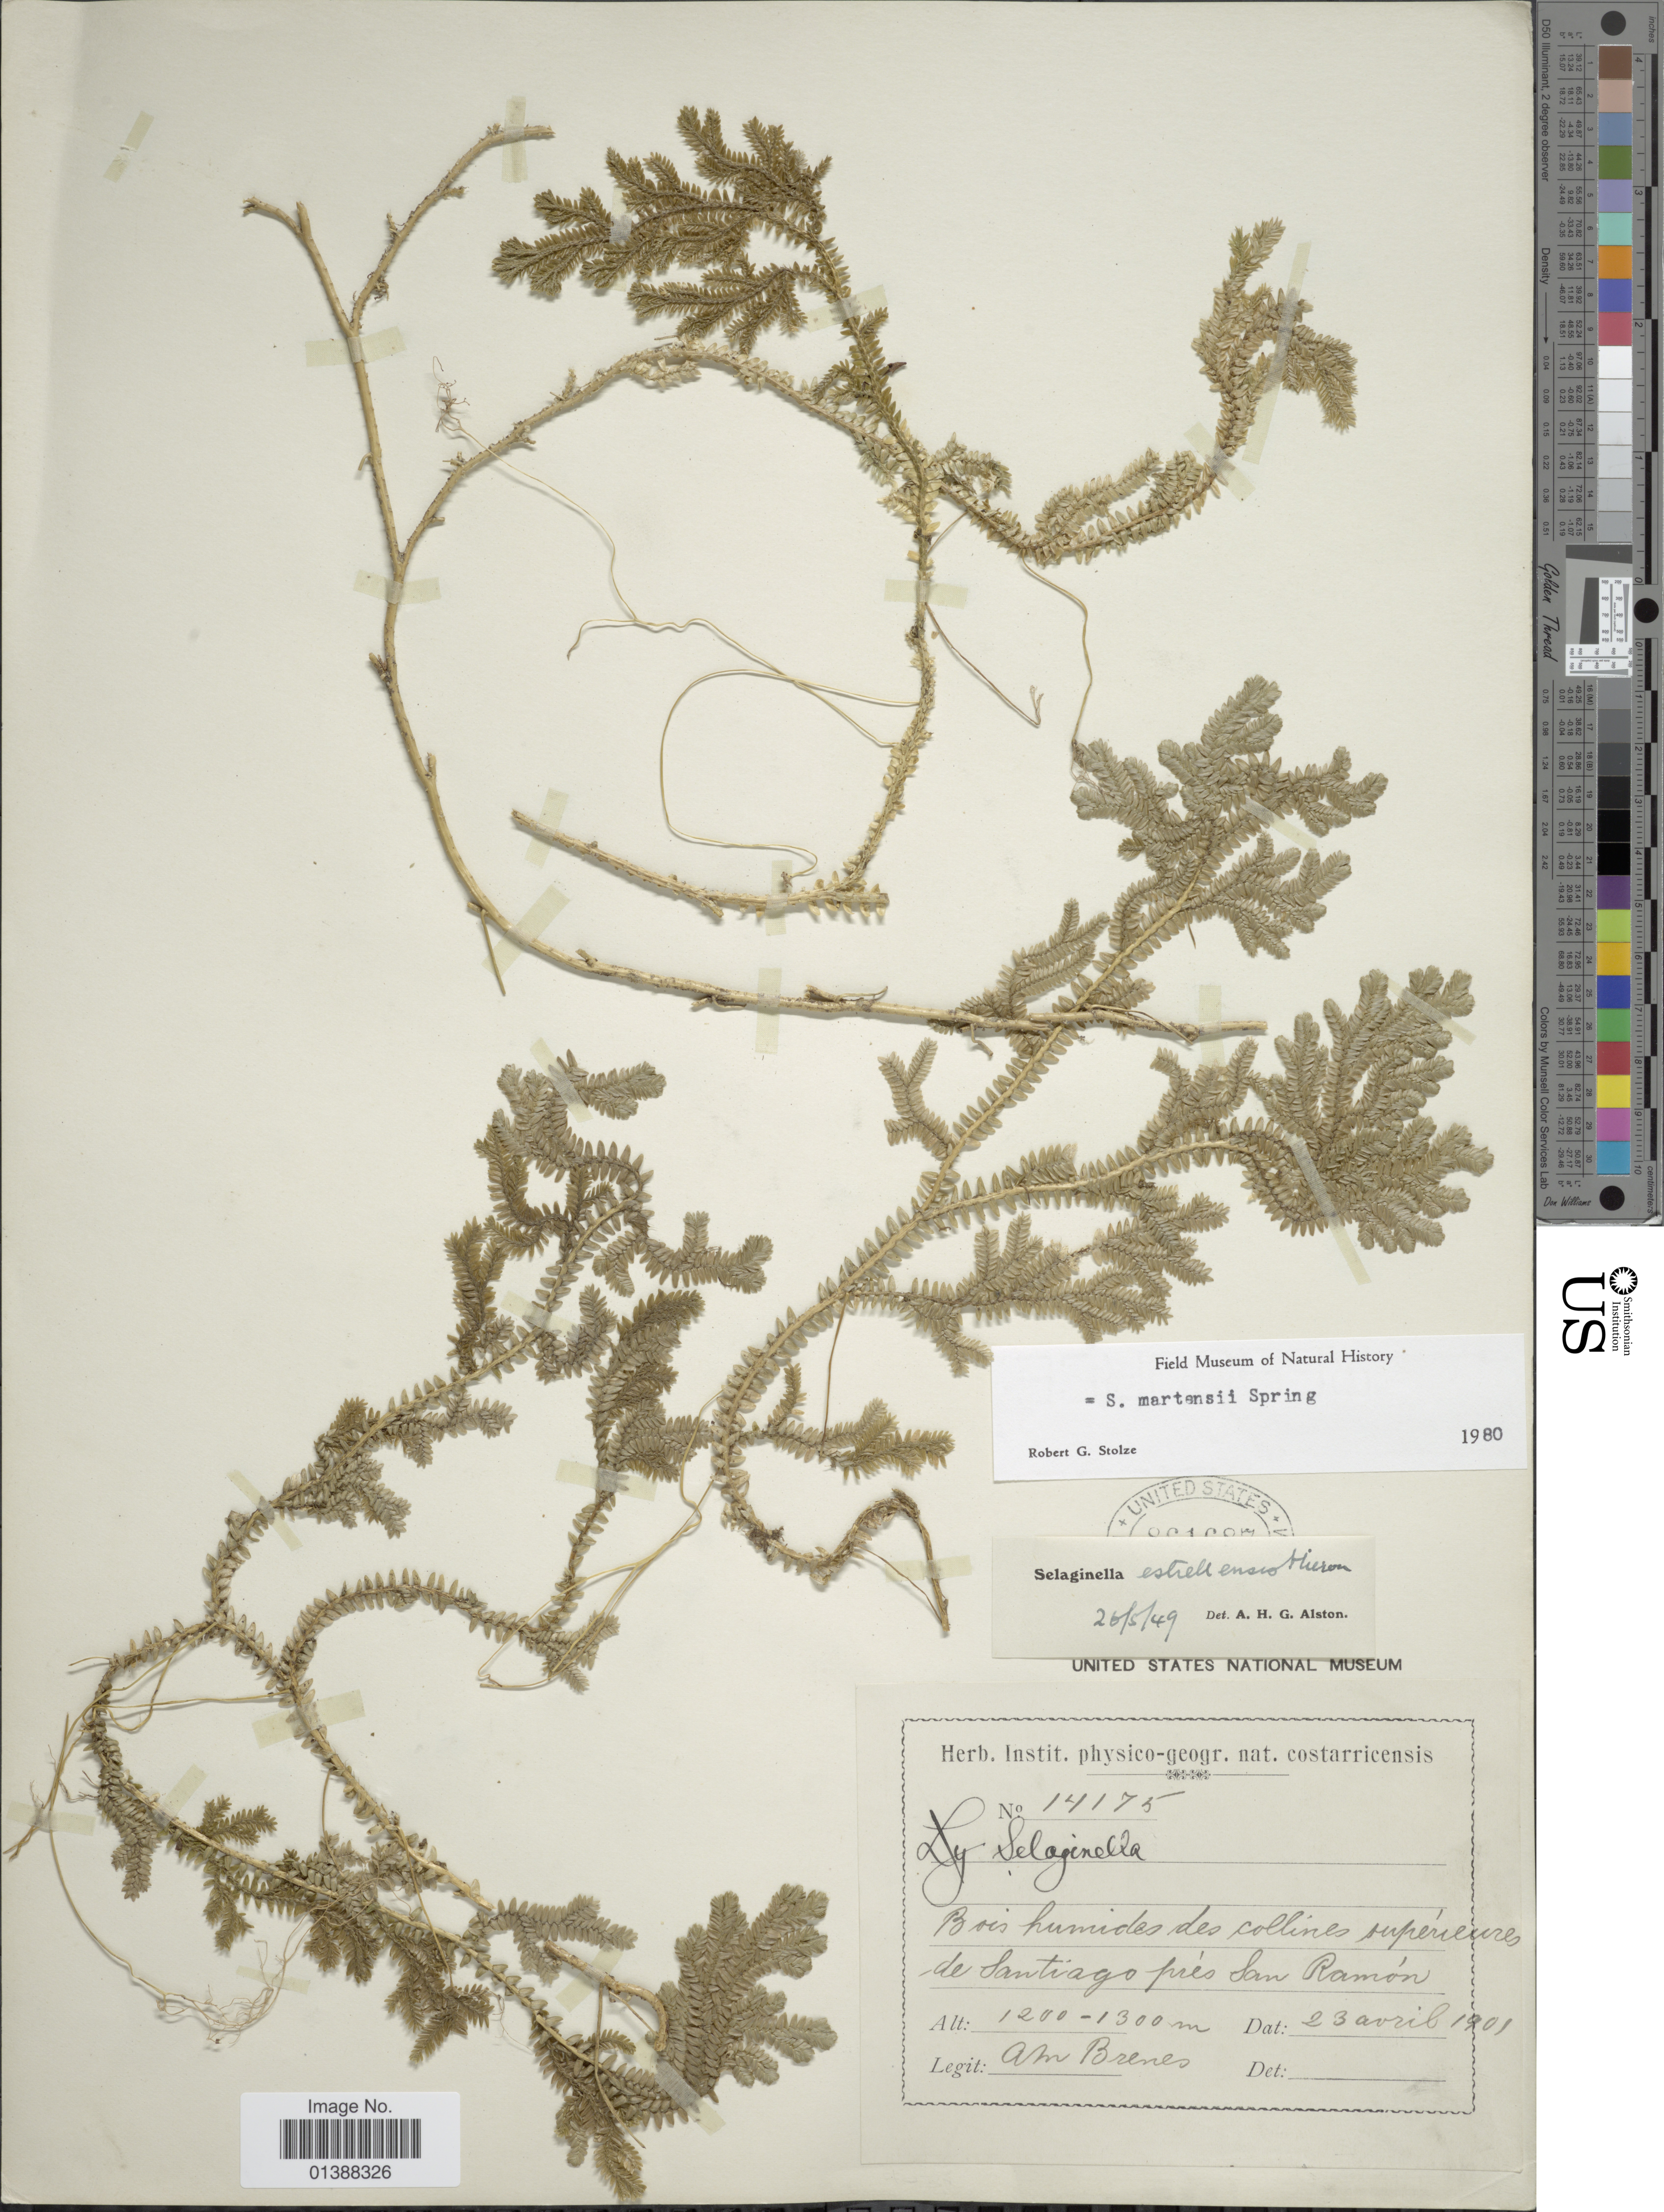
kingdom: Plantae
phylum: Tracheophyta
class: Lycopodiopsida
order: Selaginellales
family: Selaginellaceae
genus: Selaginella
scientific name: Selaginella martensii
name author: Spring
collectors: A. Brenes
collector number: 14175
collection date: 1901-04-23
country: Costa Rica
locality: Bois humidos des collines supérieures de Santiago près San Ramon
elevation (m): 1200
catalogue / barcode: US 861687